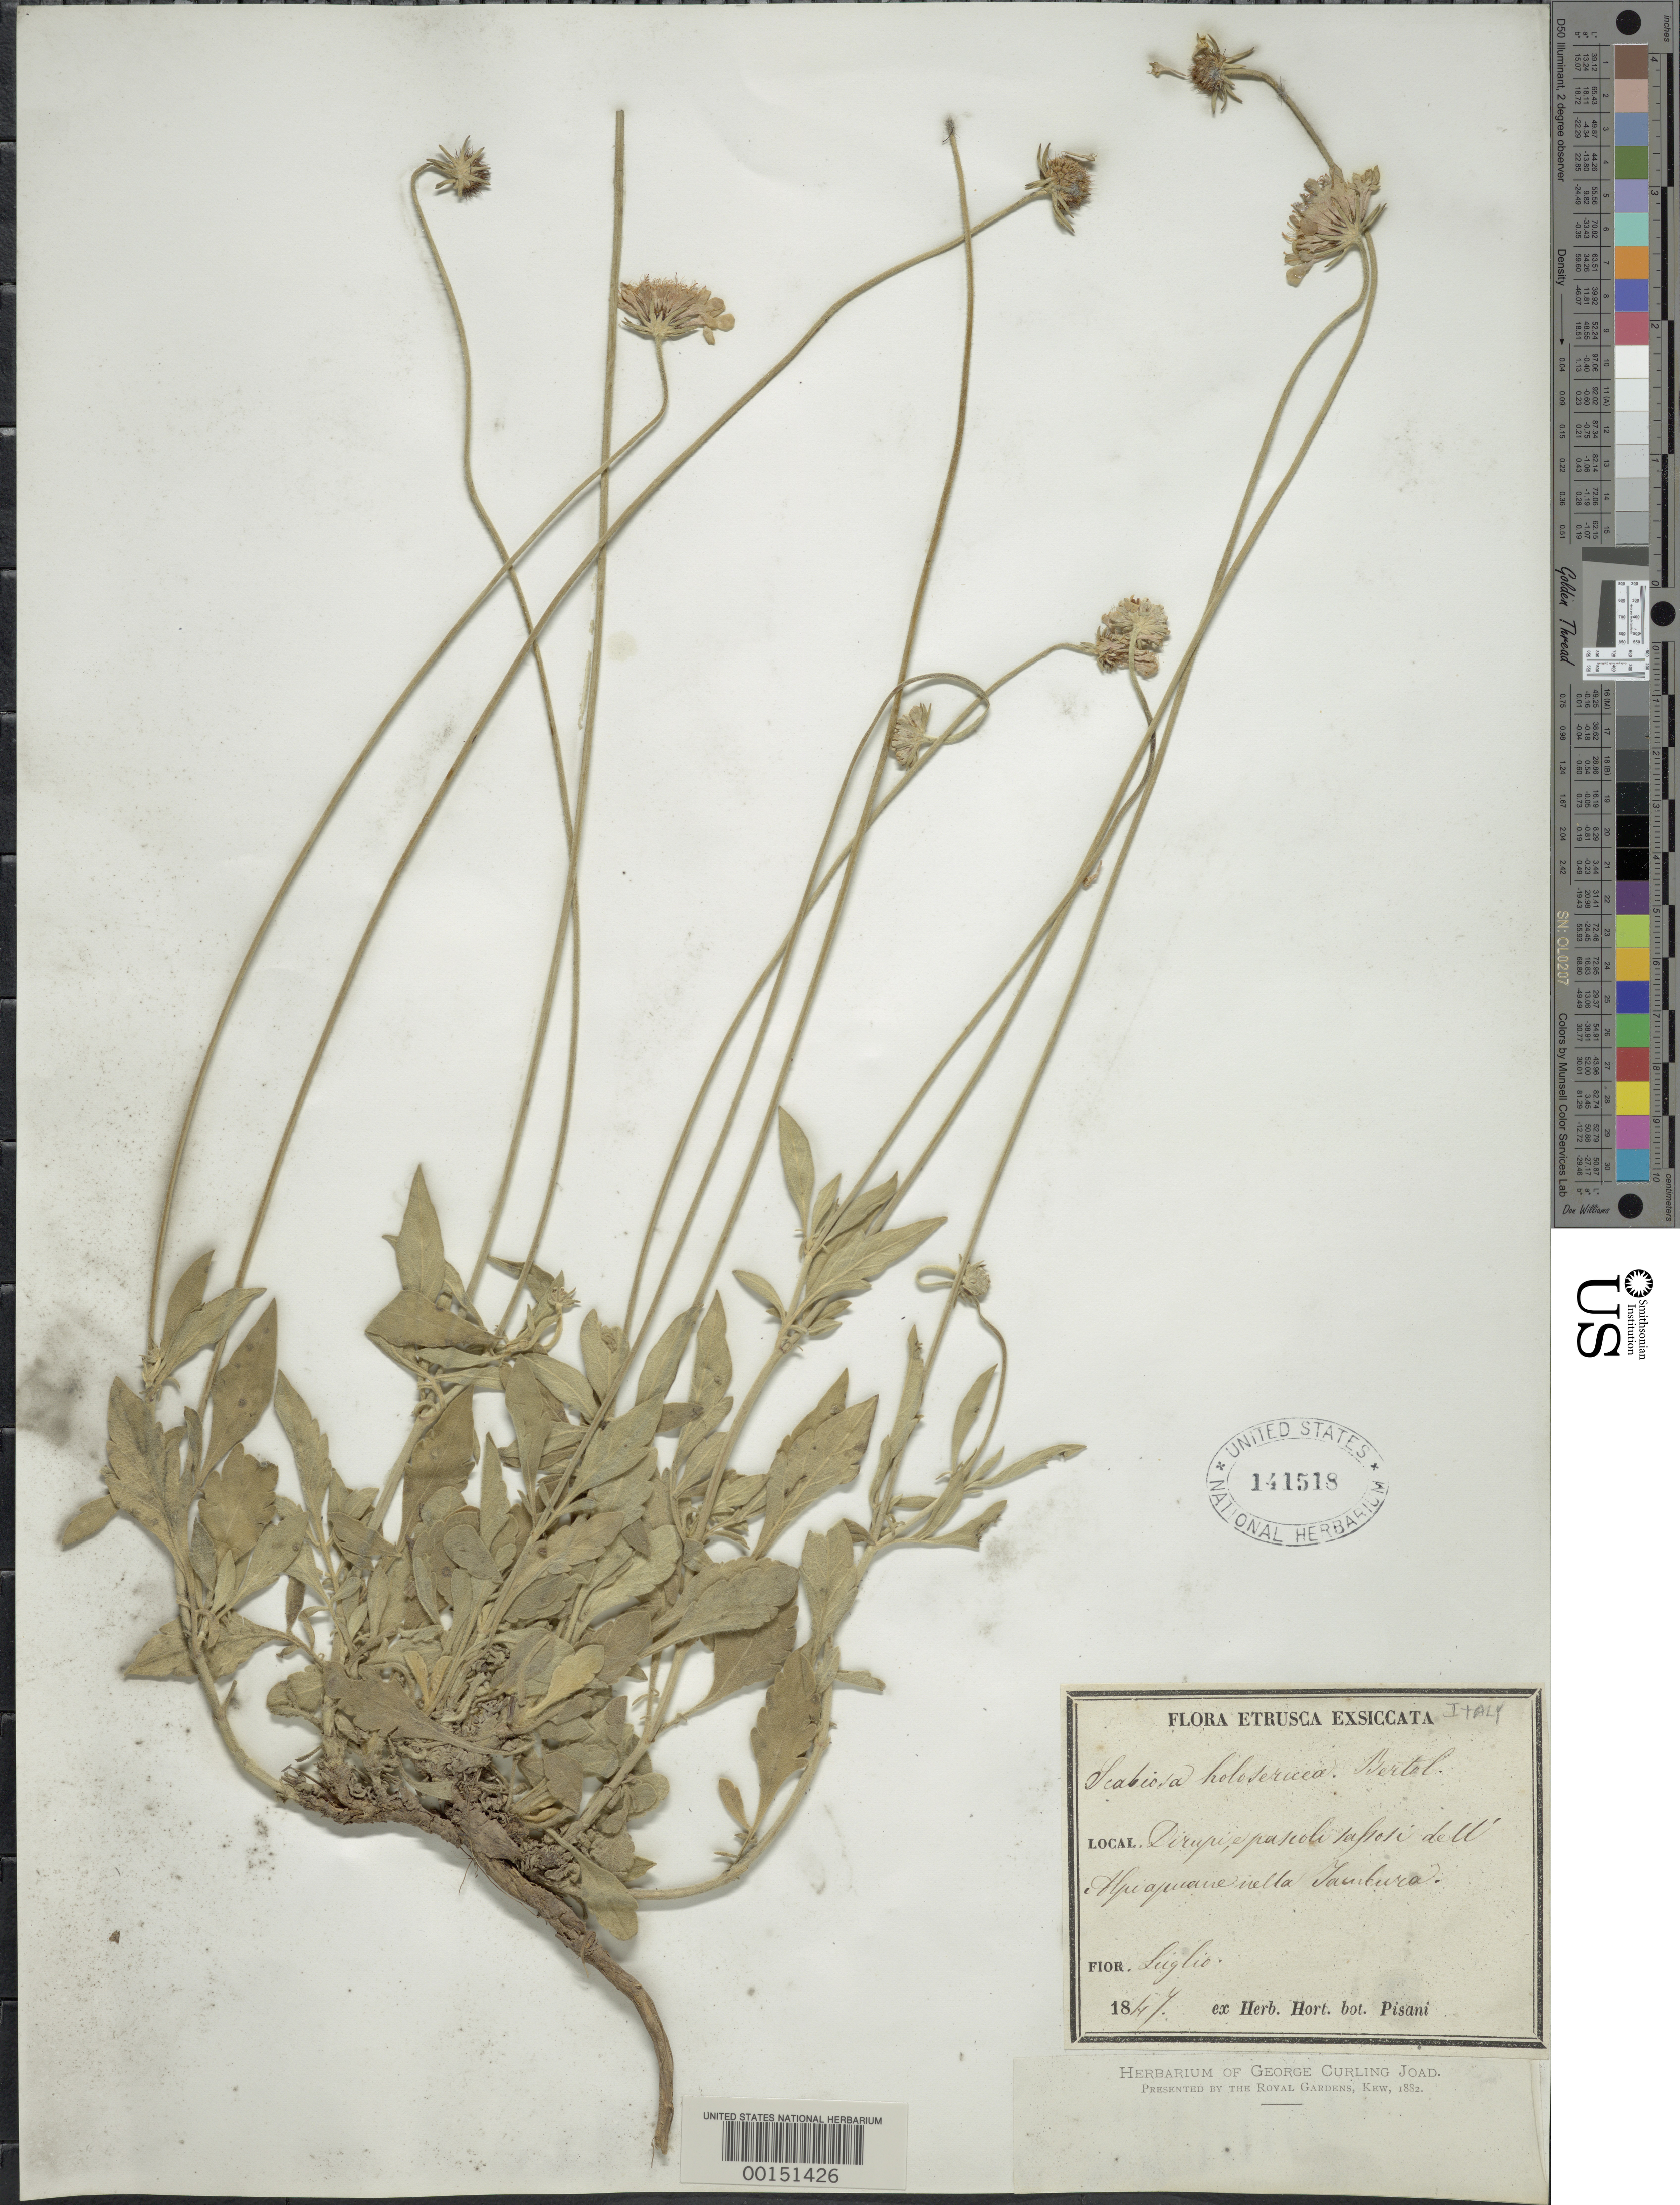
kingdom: Plantae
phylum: Tracheophyta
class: Magnoliopsida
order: Dipsacales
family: Caprifoliaceae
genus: Scabiosa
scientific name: Scabiosa holosericea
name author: Bertol.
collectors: -. Luglio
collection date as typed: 1847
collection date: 1847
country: Italy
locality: Taurbura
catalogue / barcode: US 141518